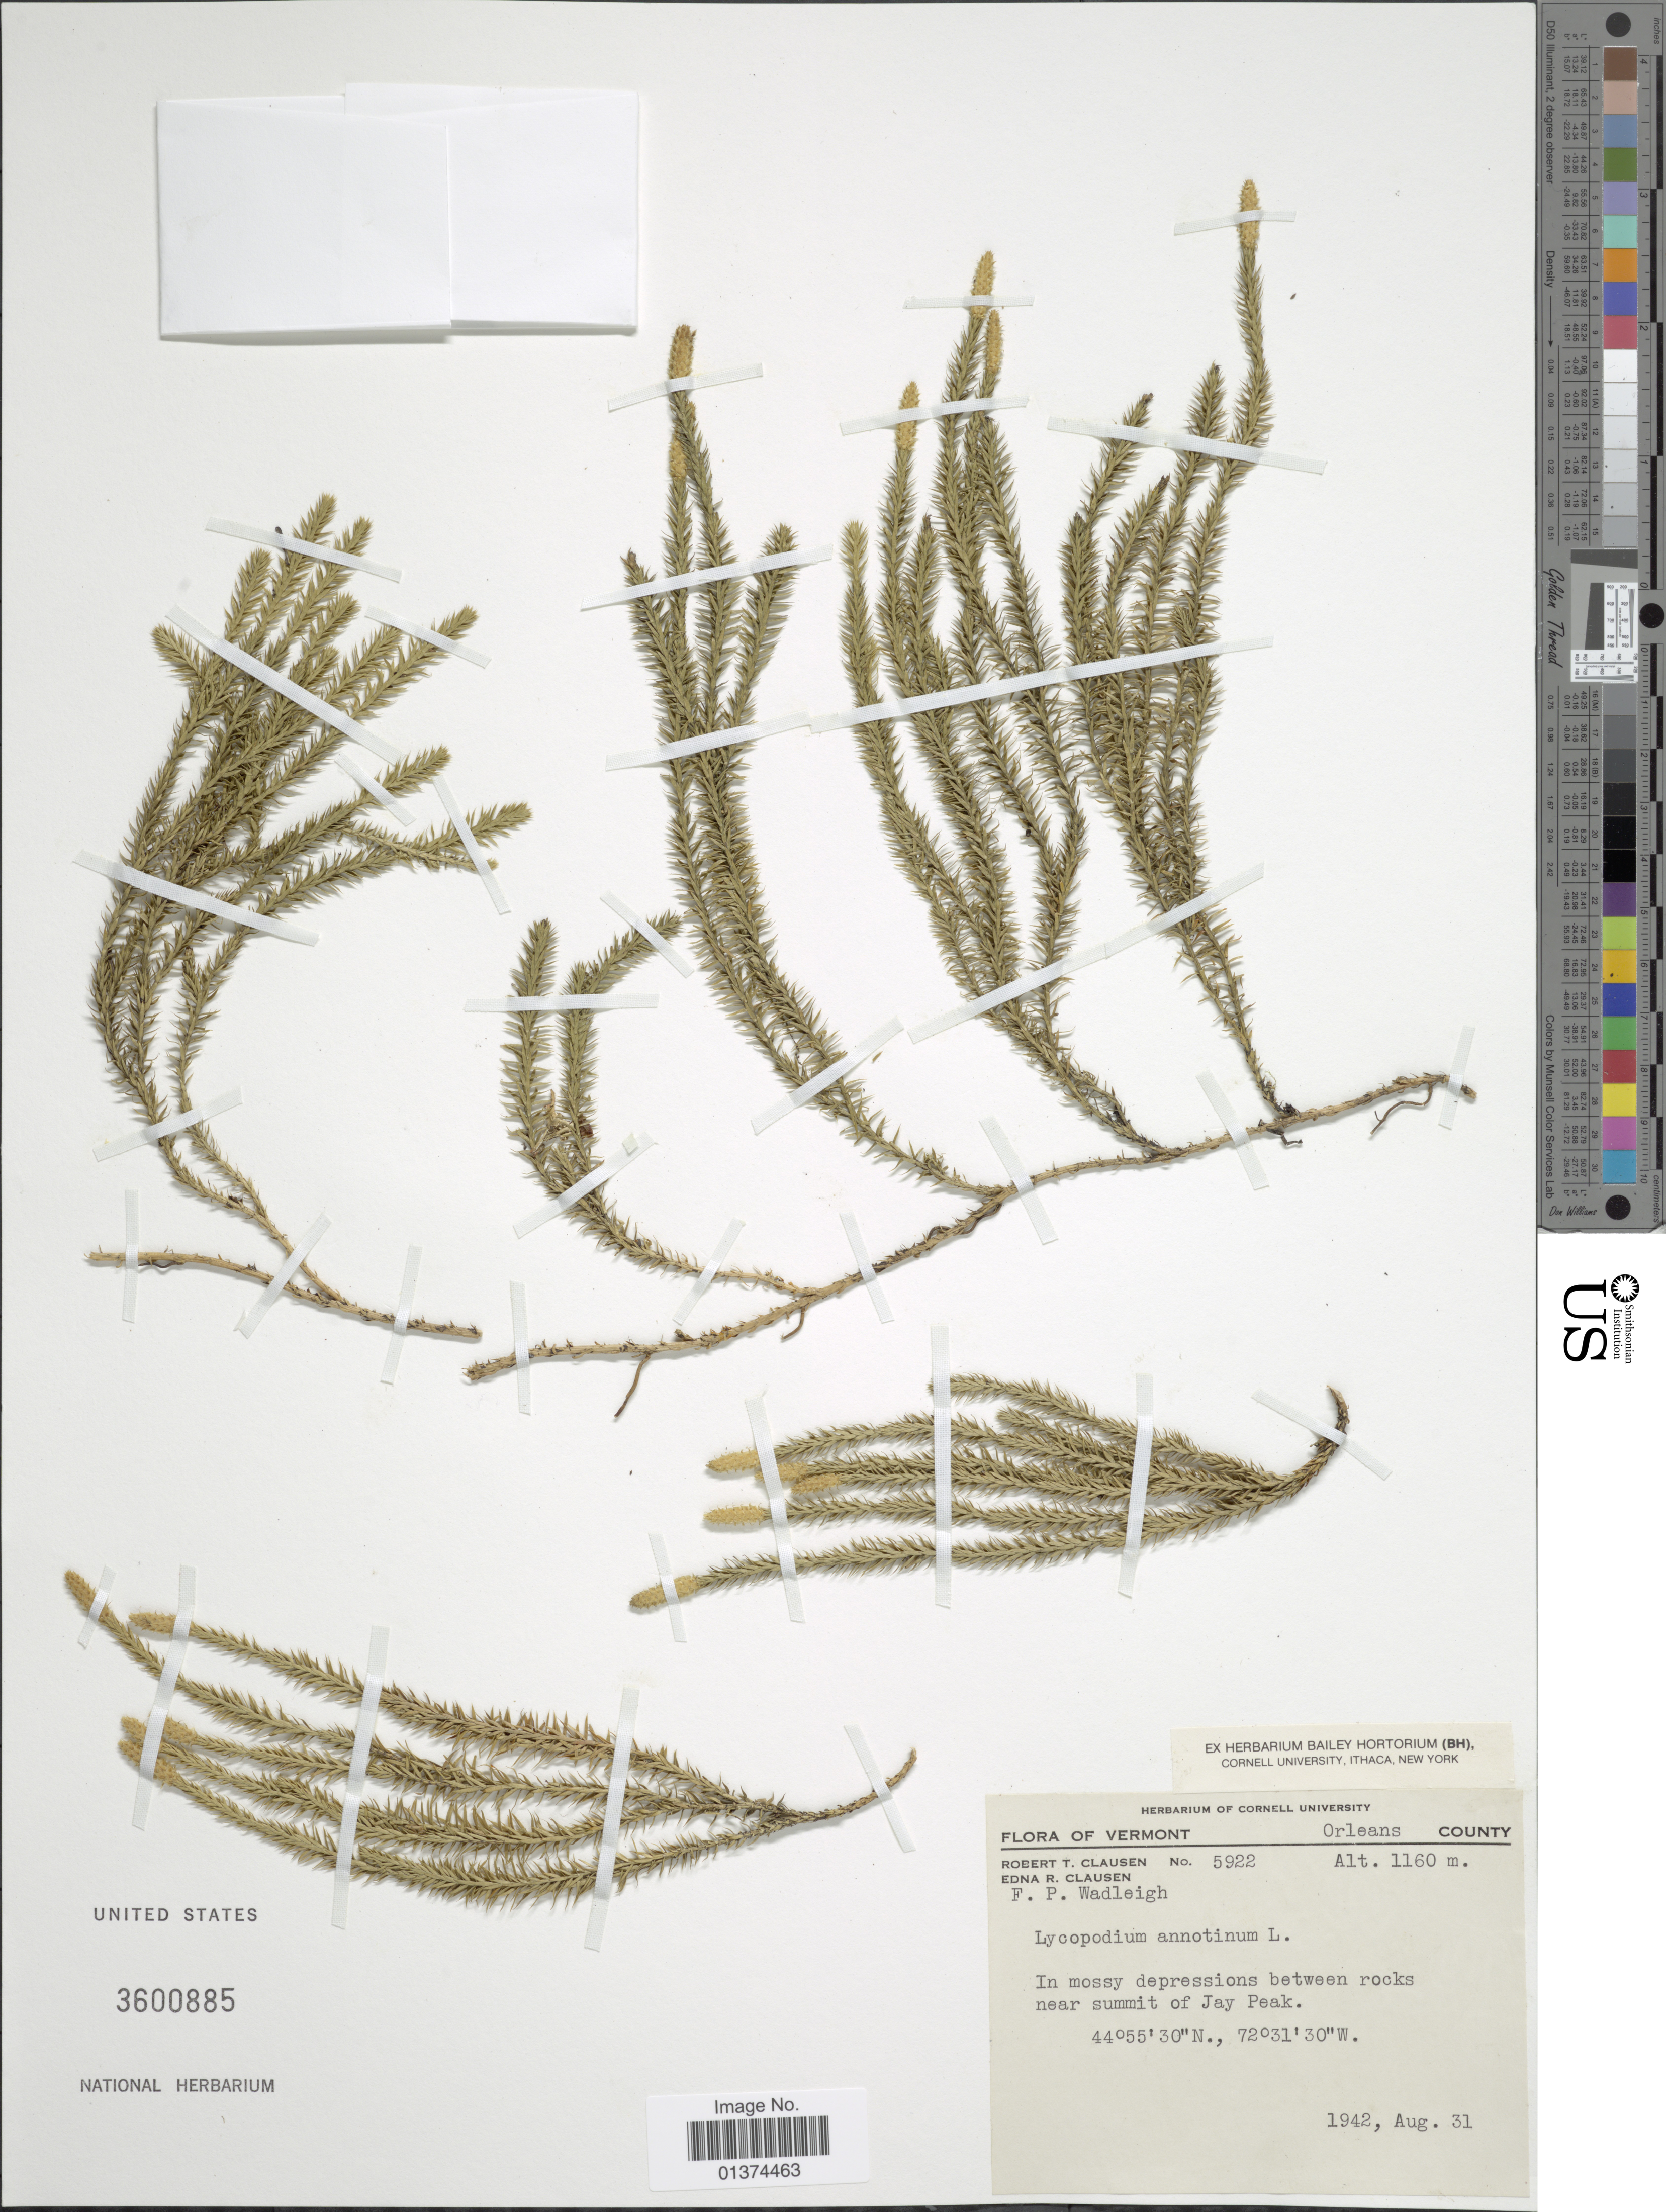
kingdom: Plantae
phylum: Tracheophyta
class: Lycopodiopsida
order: Lycopodiales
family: Lycopodiaceae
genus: Spinulum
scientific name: Spinulum annotinum subsp. annotinum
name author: (L.) A. Haines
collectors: R. T. Clausen, E. Clausen & F. Wadleigh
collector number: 5922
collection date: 1942-08-31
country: United States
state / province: Vermont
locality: Orleans County, In mossy depressons between rocks near summot of Jay Peak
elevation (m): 1160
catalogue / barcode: US 3600885